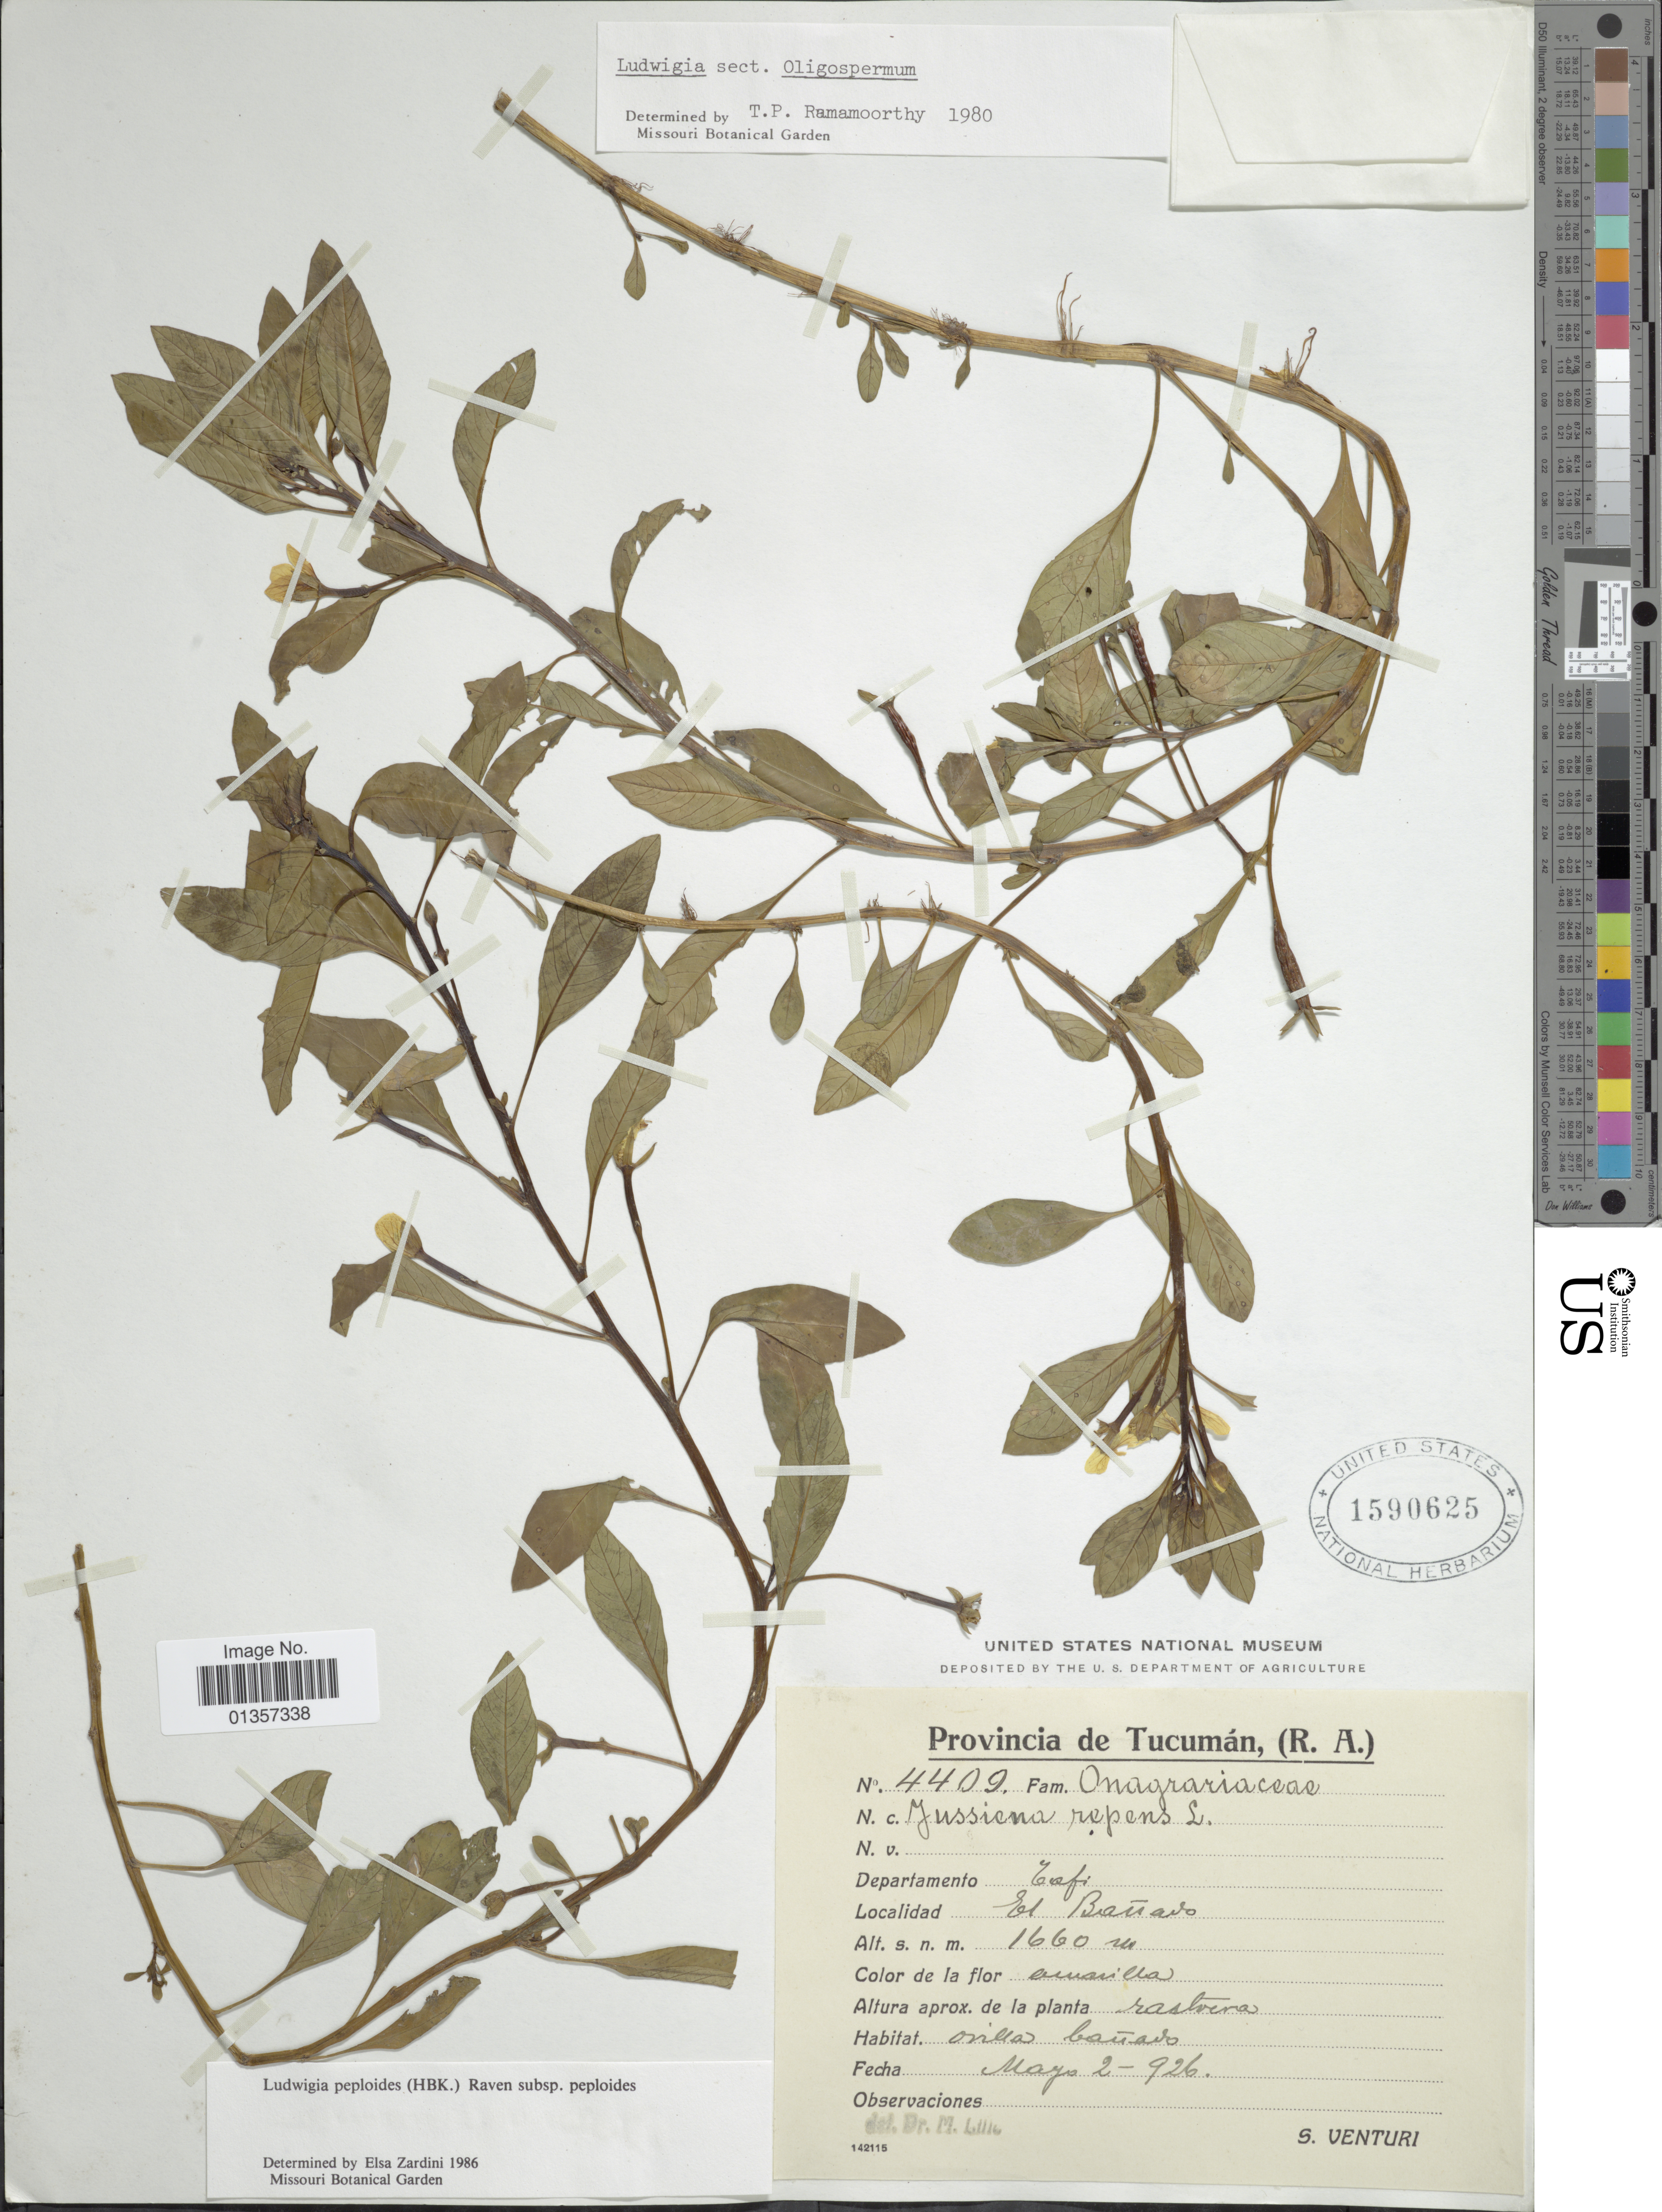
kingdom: Plantae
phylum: Tracheophyta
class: Magnoliopsida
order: Myrtales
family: Onagraceae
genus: Ludwigia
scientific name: Ludwigia peploides subsp. peploides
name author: (Kunth) P.H. Raven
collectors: S. Venturi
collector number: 4409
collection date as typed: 926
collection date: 1926-05-02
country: Argentina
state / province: Tucuman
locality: Departametno Tafi, El Bañado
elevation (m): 1660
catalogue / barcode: US 1590625